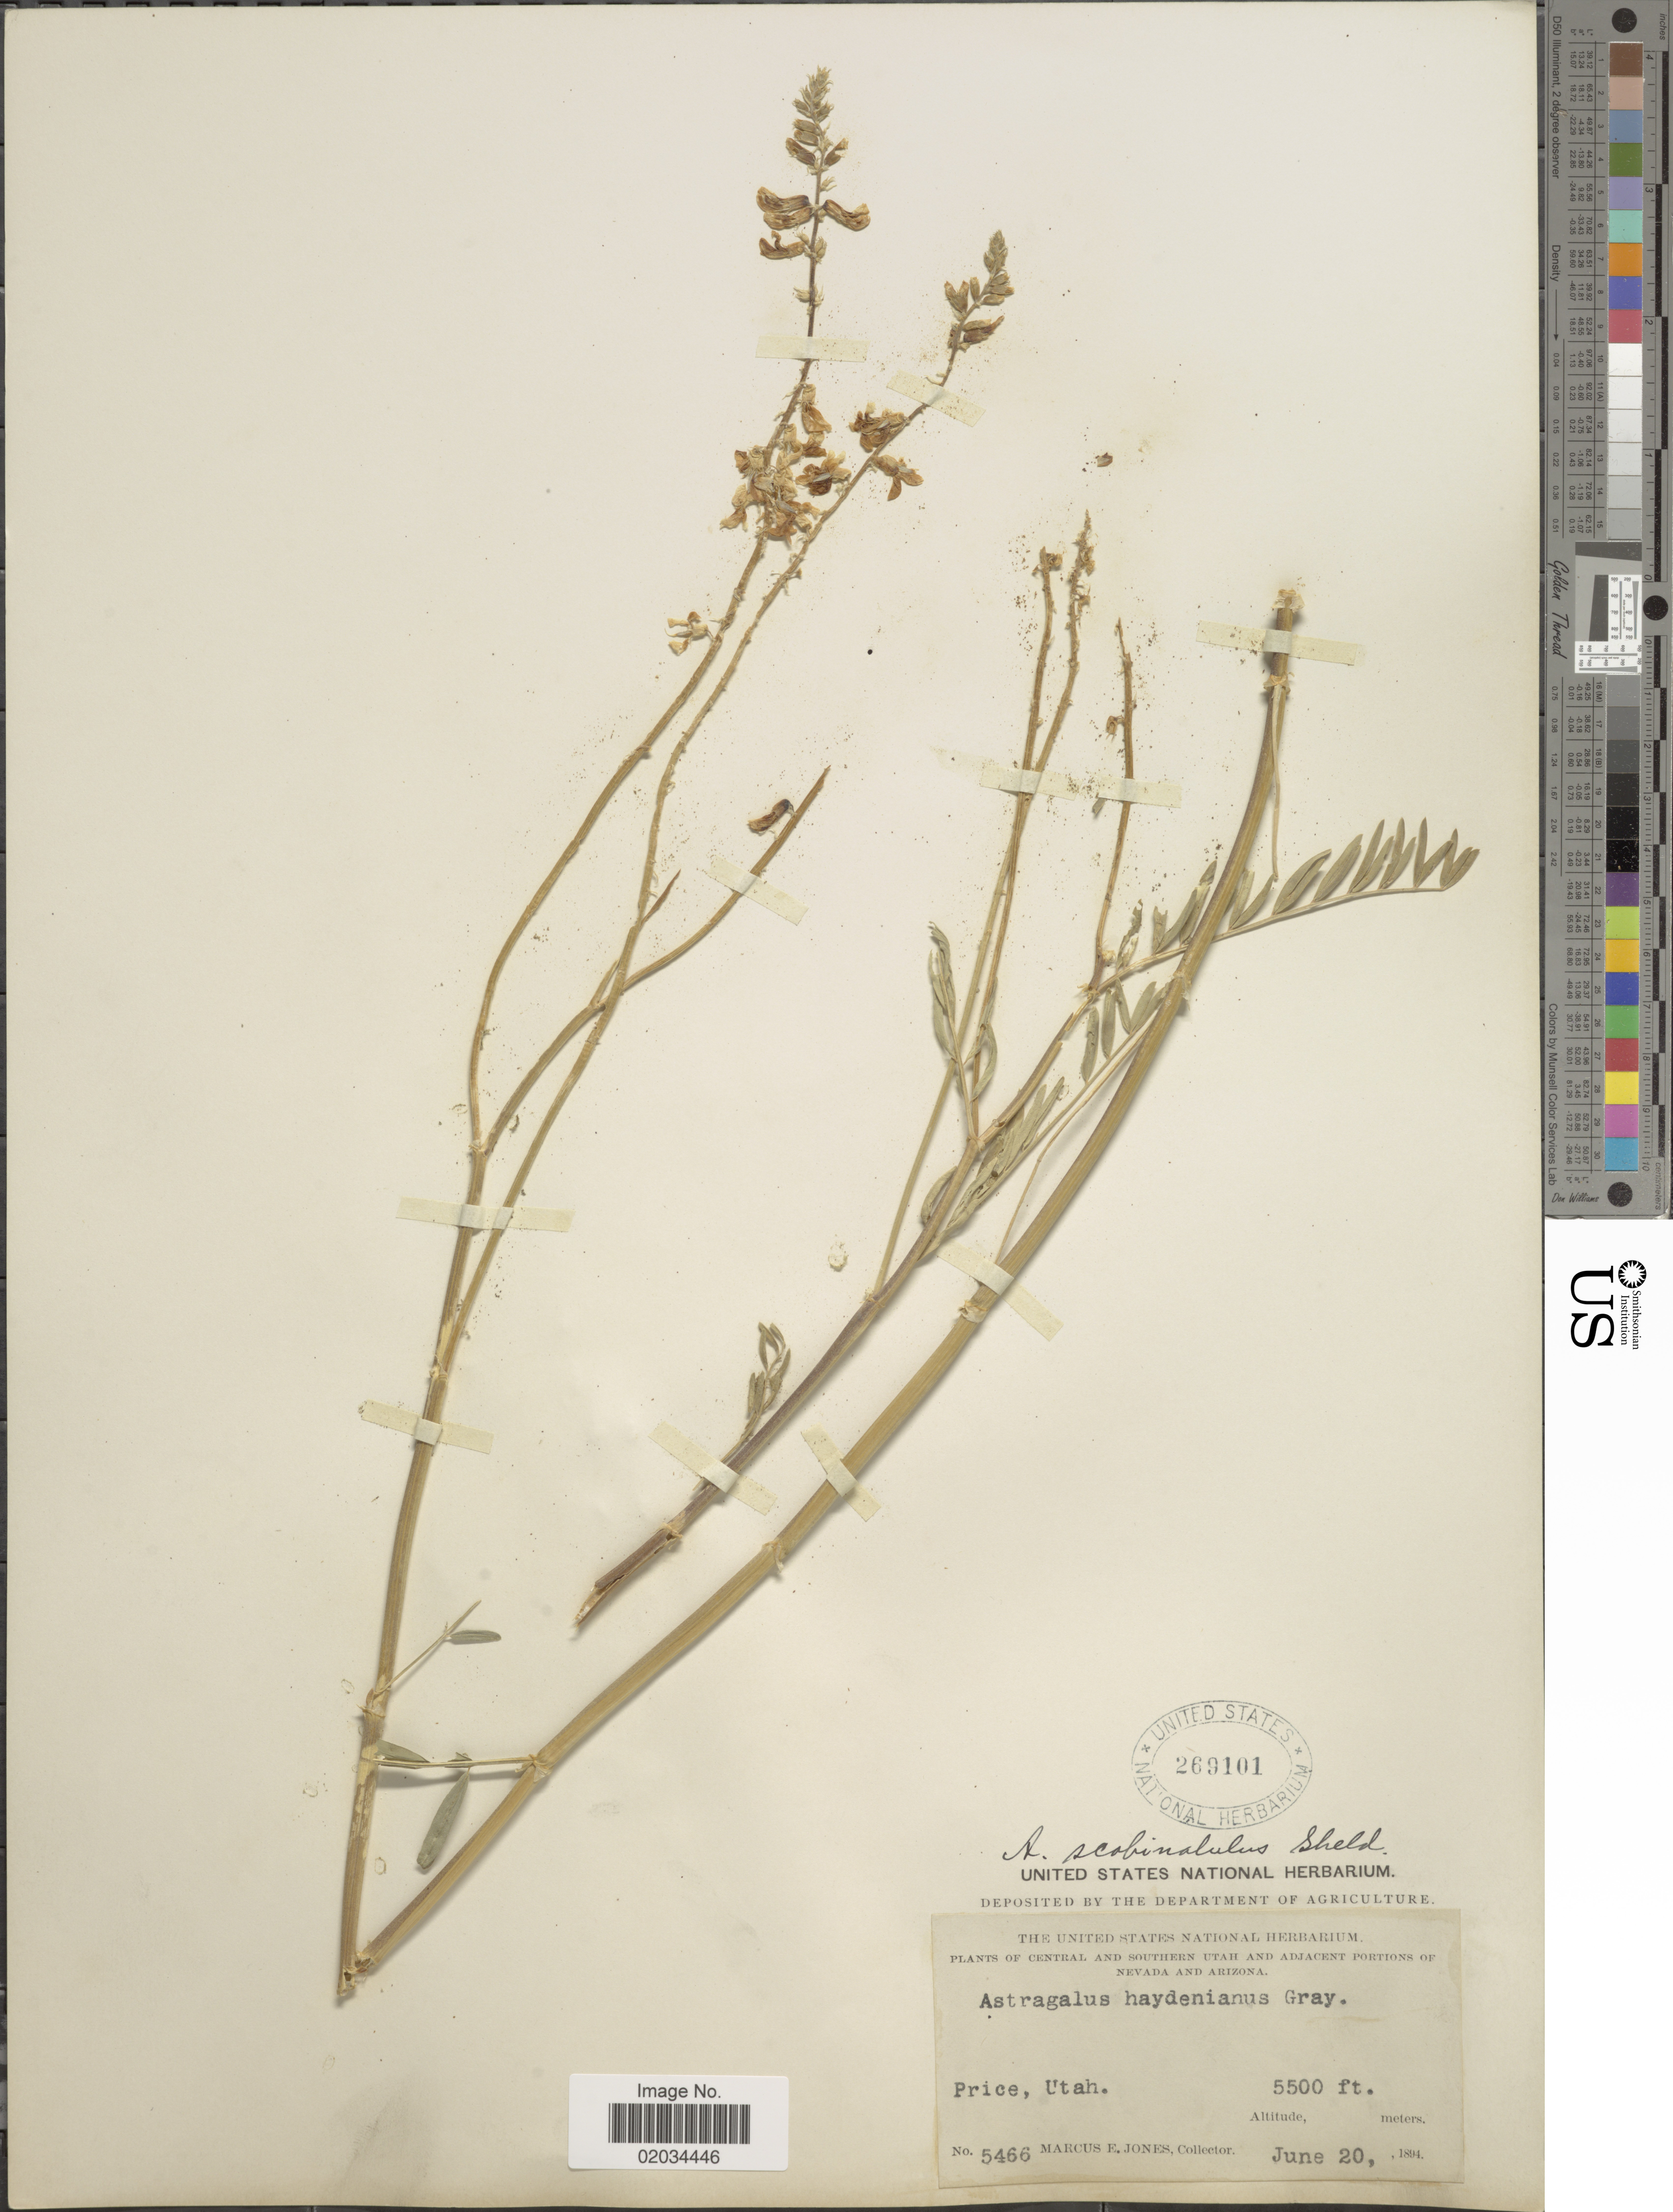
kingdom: Plantae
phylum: Tracheophyta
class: Magnoliopsida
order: Fabales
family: Fabaceae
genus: Astragalus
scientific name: Astragalus scobinatulus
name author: E. Sheld.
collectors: M. E. Jones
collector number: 5466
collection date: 1894-06-20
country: United States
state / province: Utah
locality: Central and Southern Utah and adjacent portions, Price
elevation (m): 1676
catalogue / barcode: US 269101